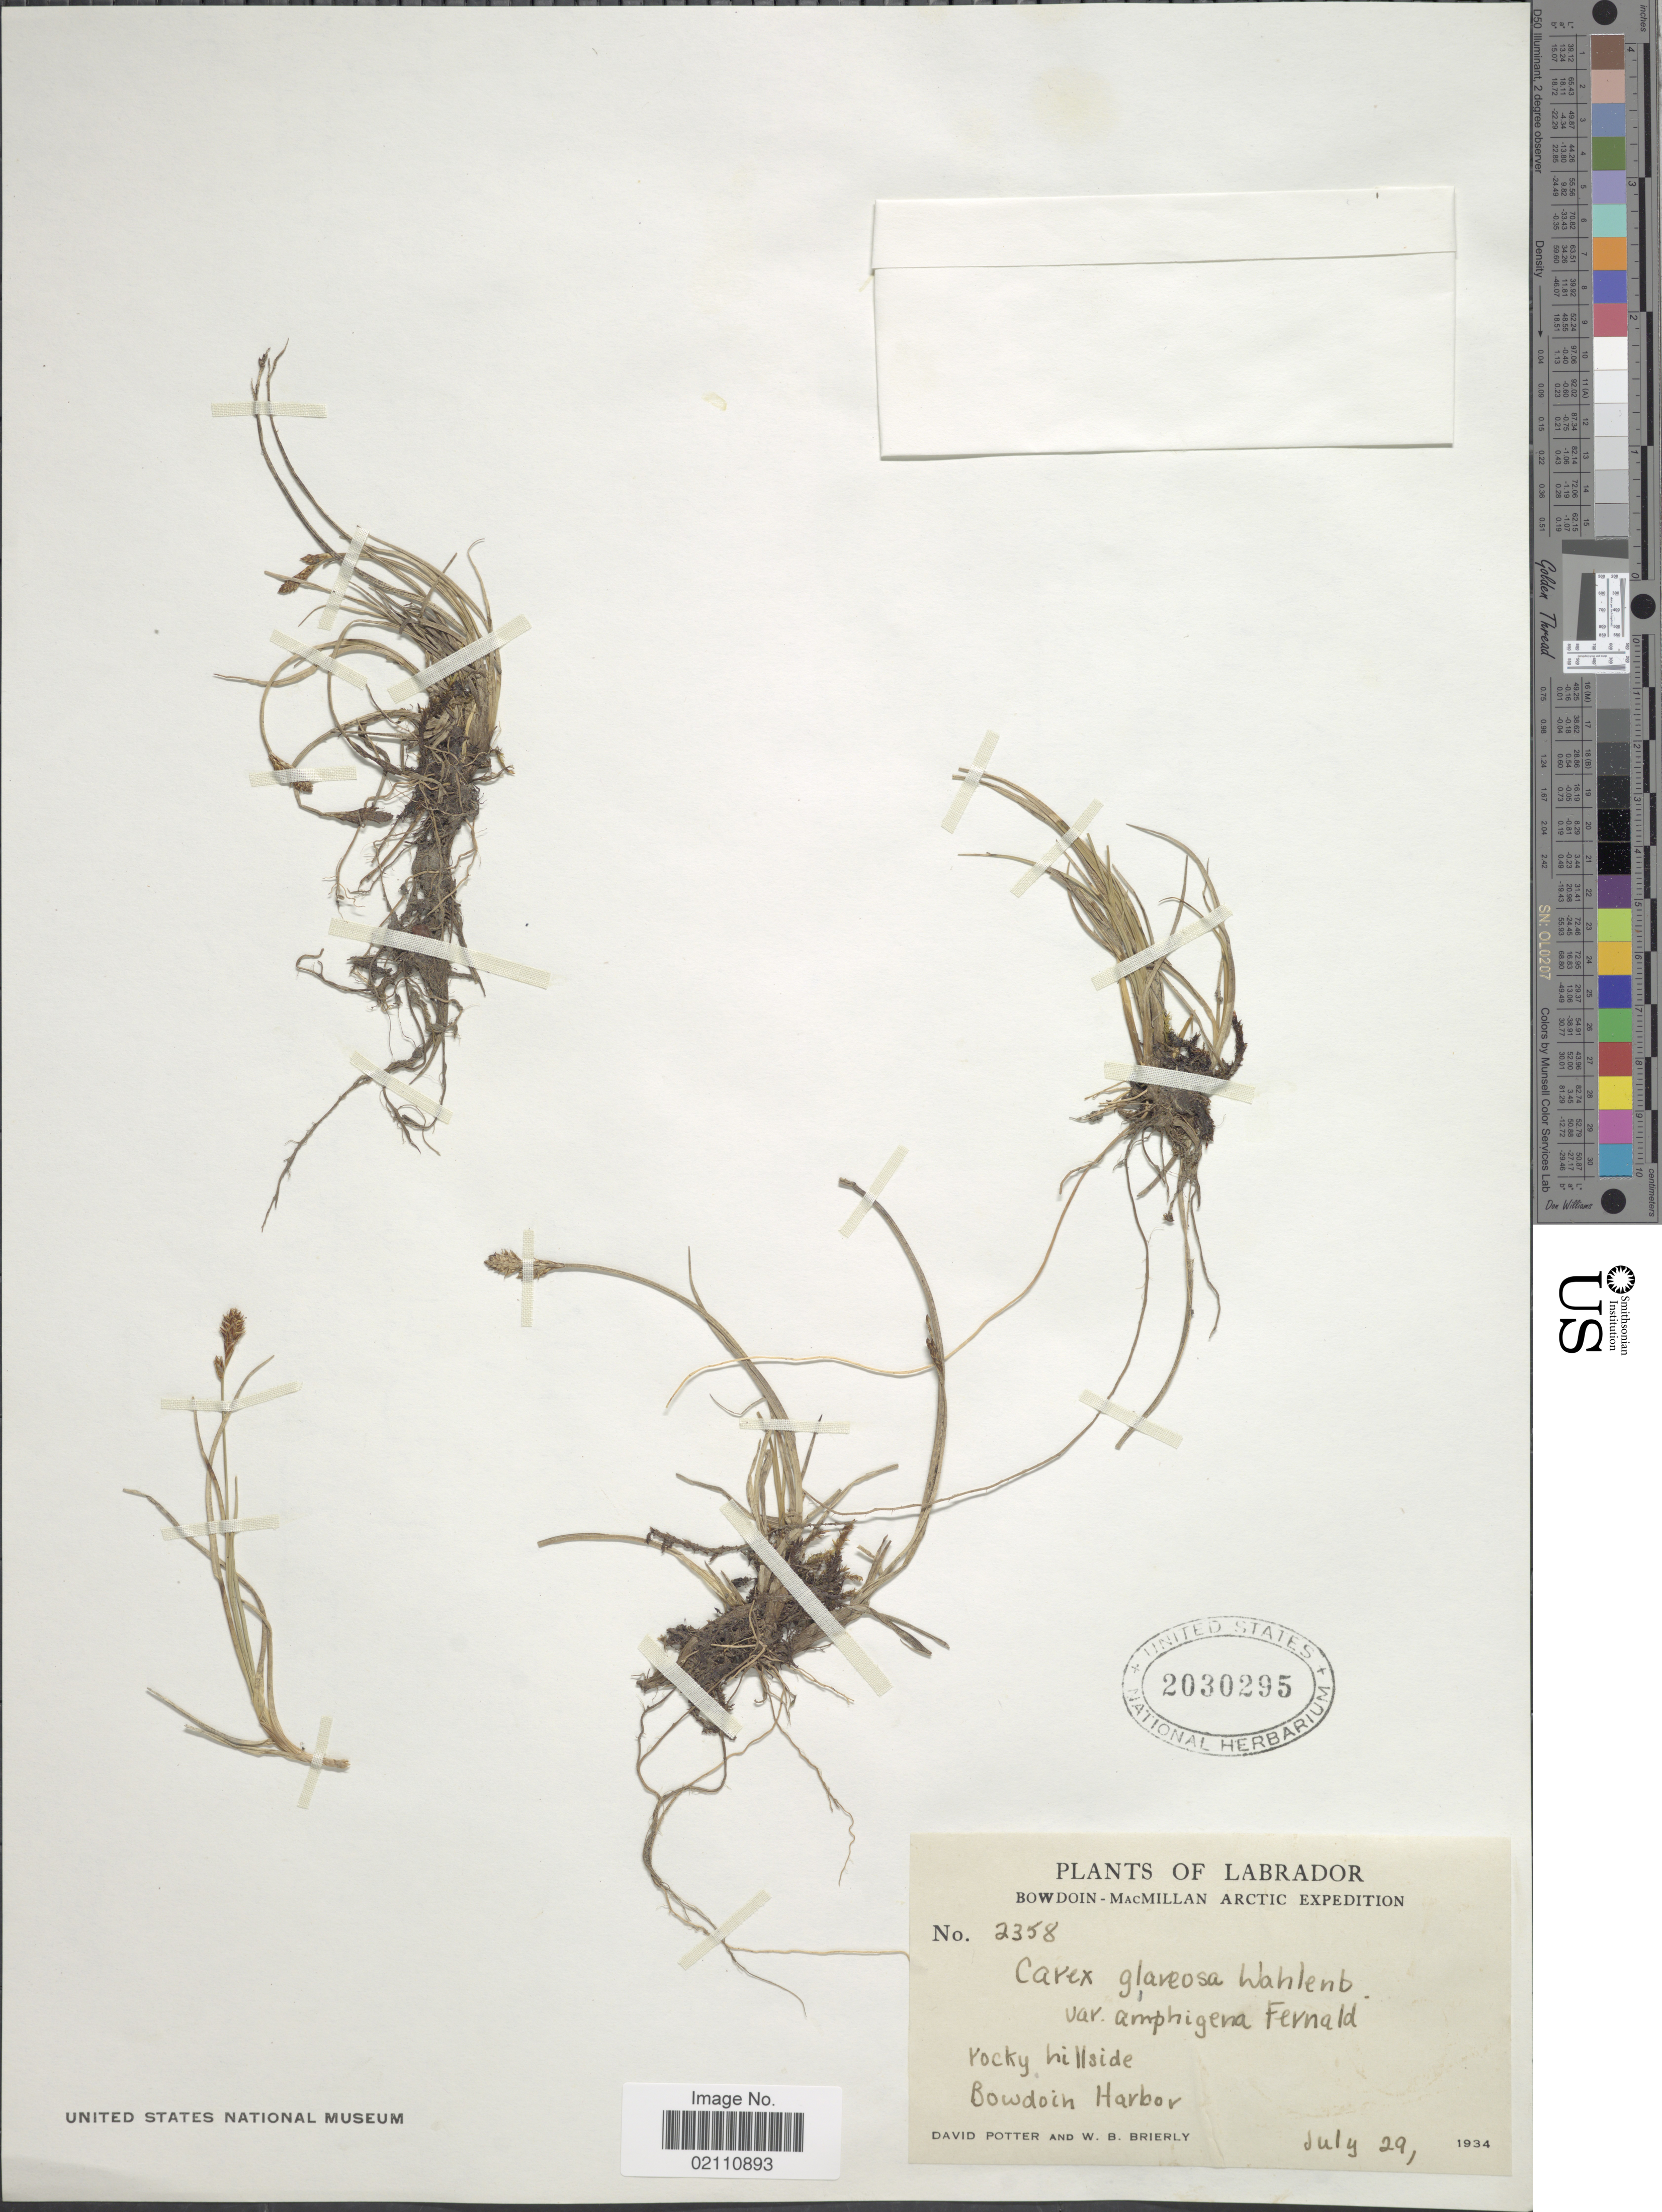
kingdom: Plantae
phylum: Tracheophyta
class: Liliopsida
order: Poales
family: Cyperaceae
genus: Carex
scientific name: Carex glareosa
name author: Schkuhr ex Wahlenb.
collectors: D. Potter & W. Brierly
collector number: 2358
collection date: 1934-07-29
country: Canada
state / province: Newfoundland and Labrador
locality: Labrador, Bowdoin Harbor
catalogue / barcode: US 2030295